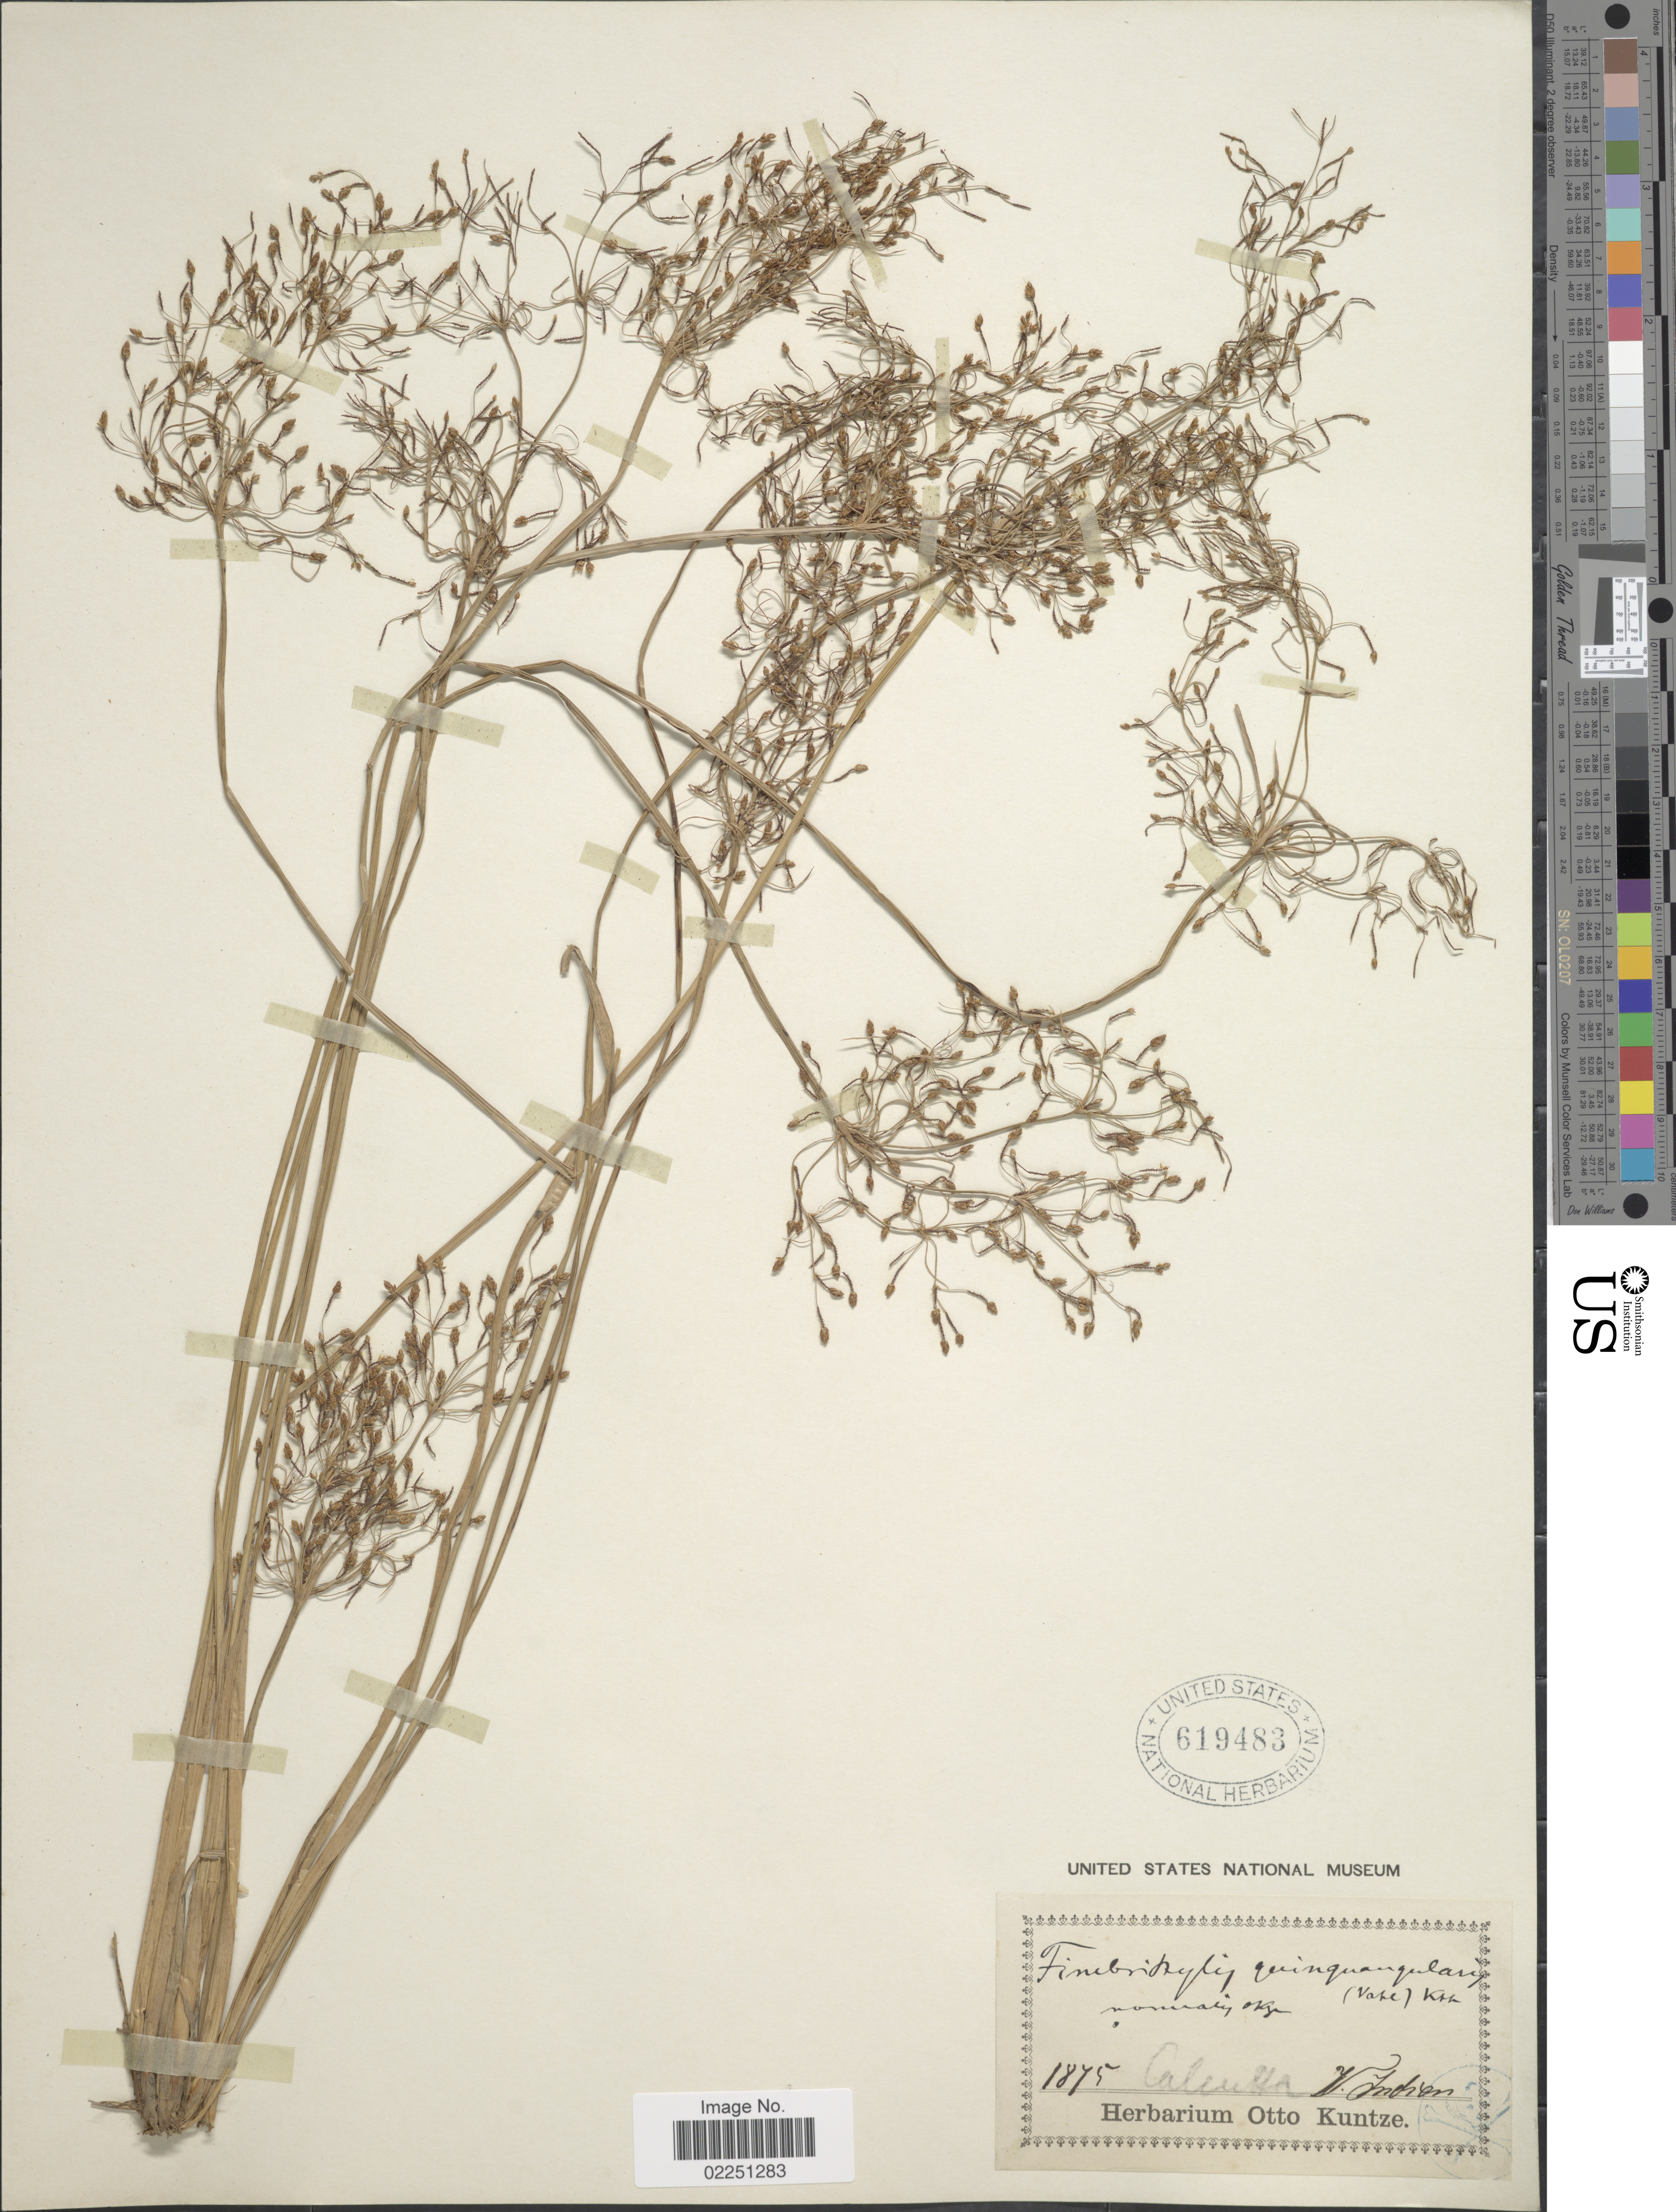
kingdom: Plantae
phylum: Tracheophyta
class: Liliopsida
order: Poales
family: Cyperaceae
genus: Fimbristylis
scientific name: Fimbristylis quinquangularis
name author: (Vahl) Kunth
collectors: ex herb. Otto Kuntze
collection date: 1875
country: India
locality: Calcutta, V. Indian [interpreted]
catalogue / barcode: US 619483